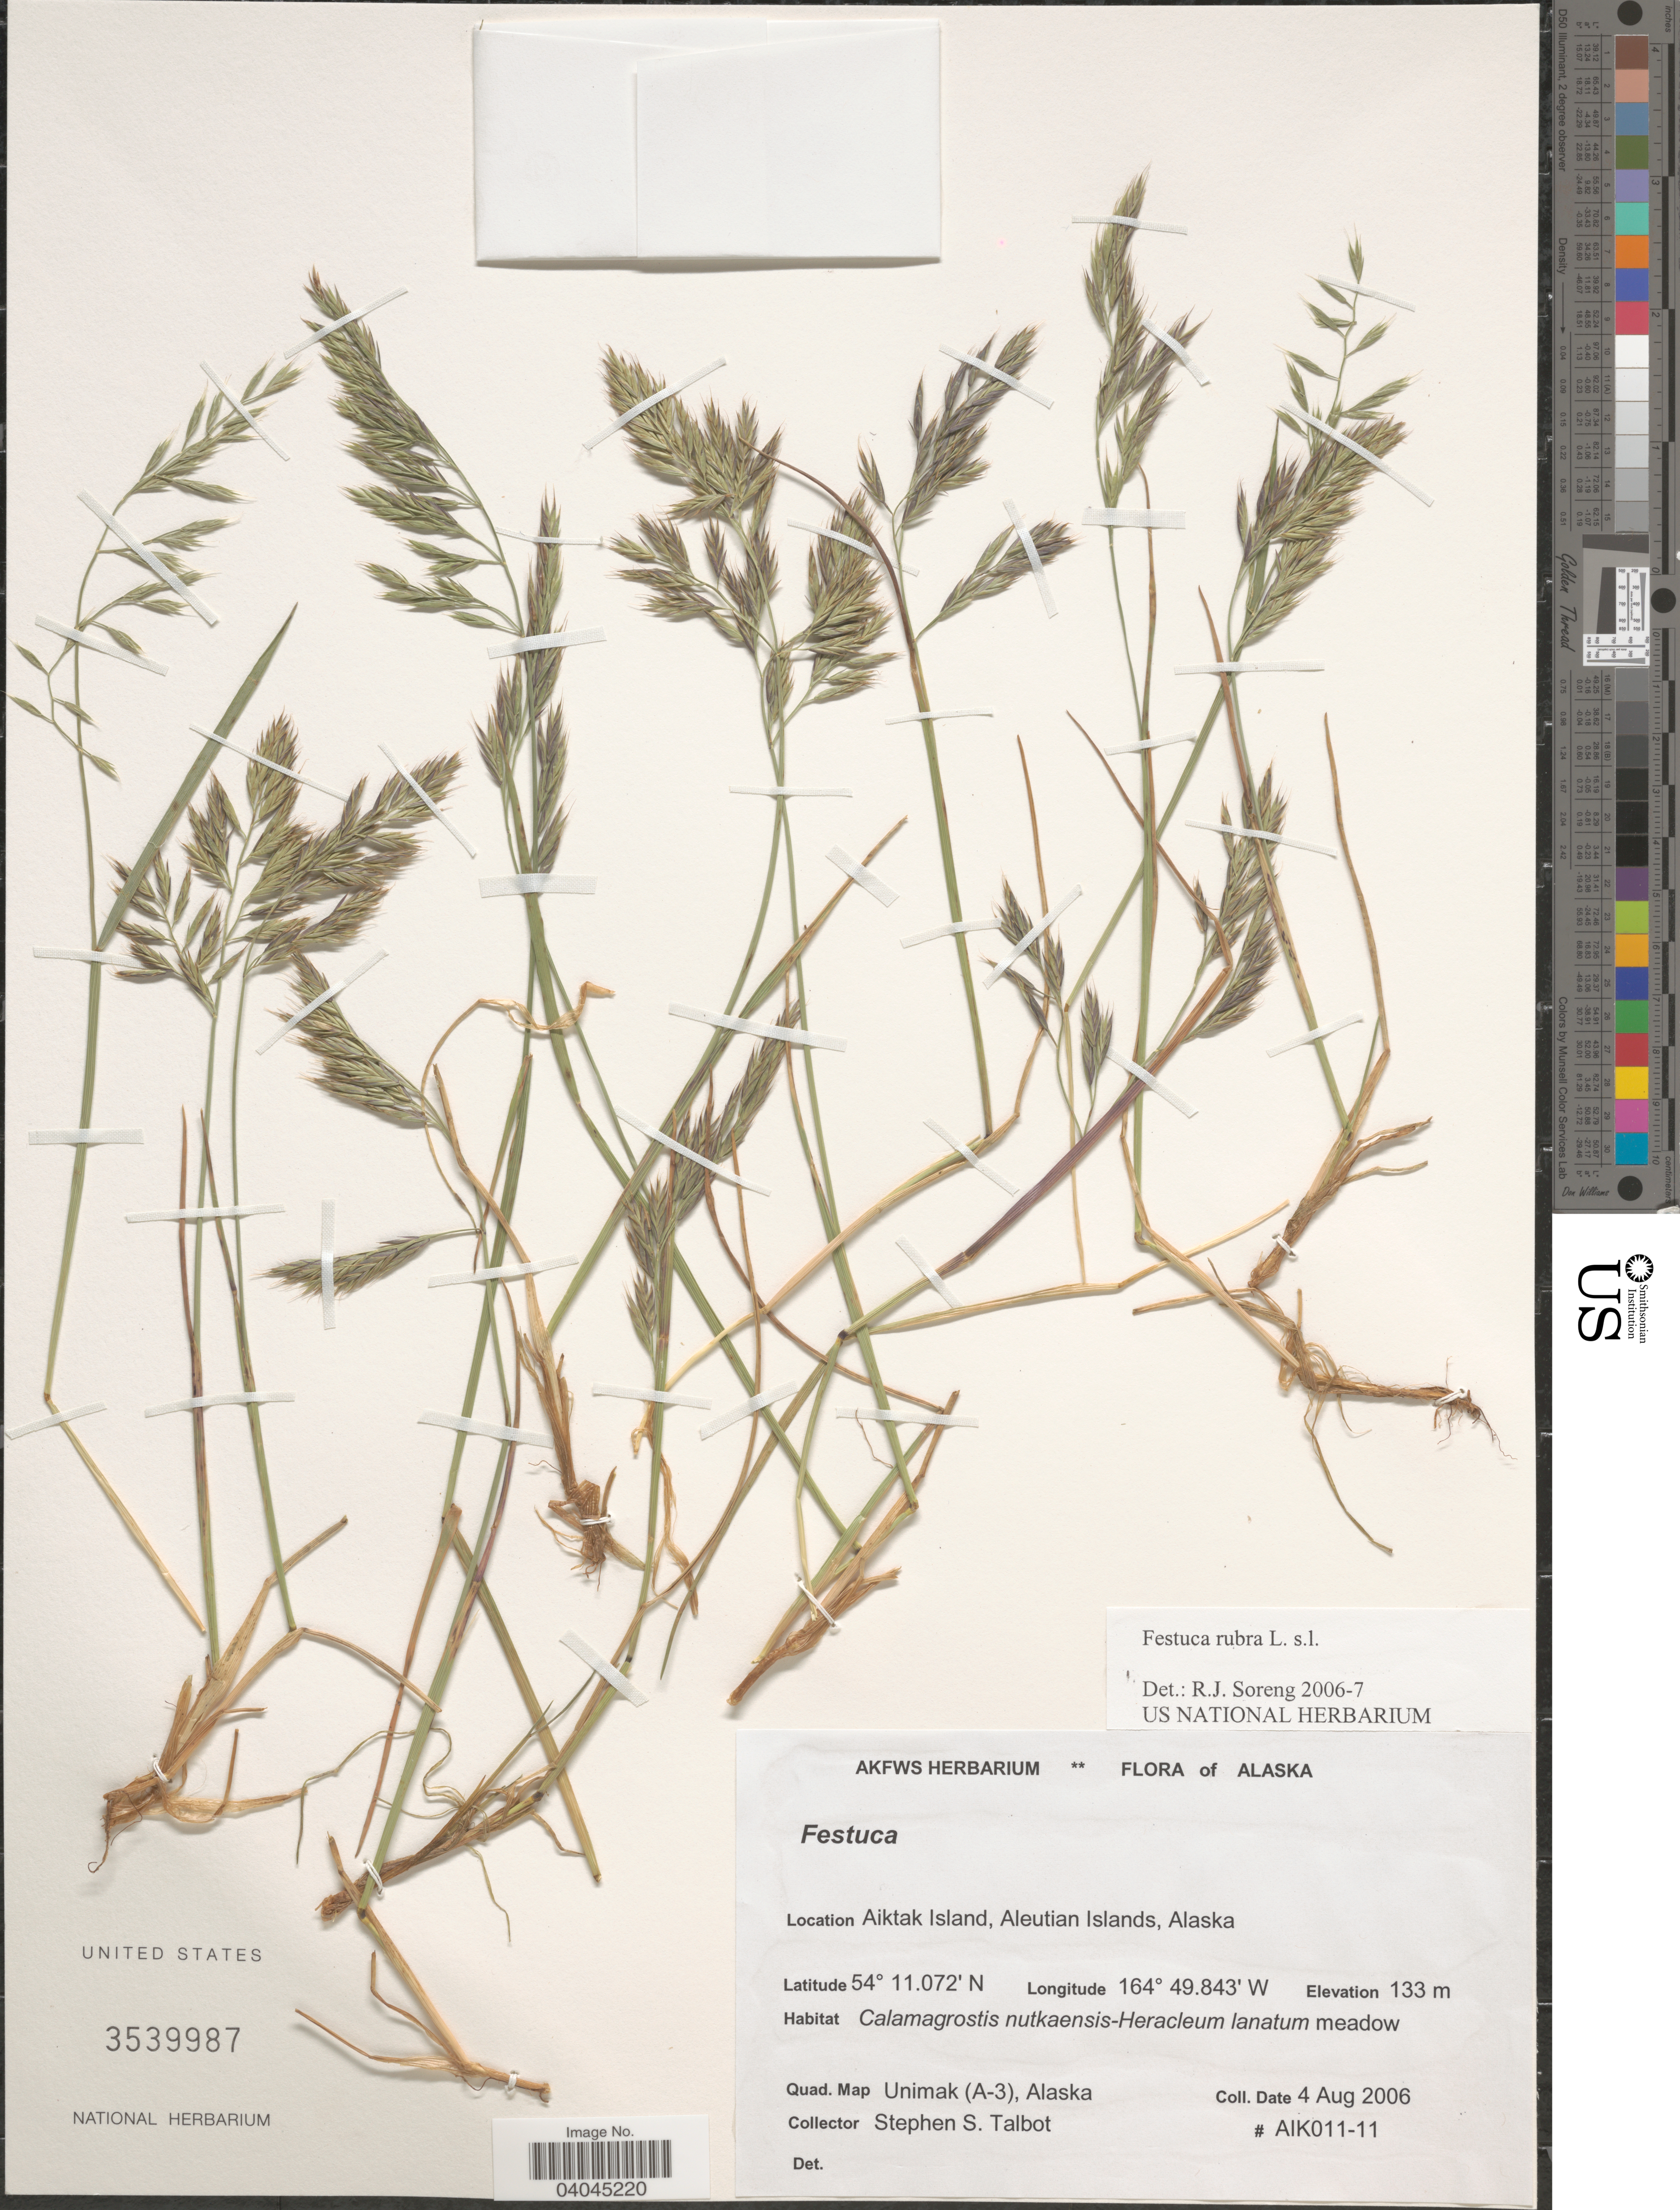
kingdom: Plantae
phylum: Tracheophyta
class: Liliopsida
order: Poales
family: Poaceae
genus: Festuca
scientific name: Festuca rubra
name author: L.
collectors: S. S. Talbot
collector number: AIK011-11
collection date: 2006-08-04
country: United States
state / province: Alaska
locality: Aiktak Island, Aleutian Islands. Quad. Map Unimak (A-3).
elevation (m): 133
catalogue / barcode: US 3539987